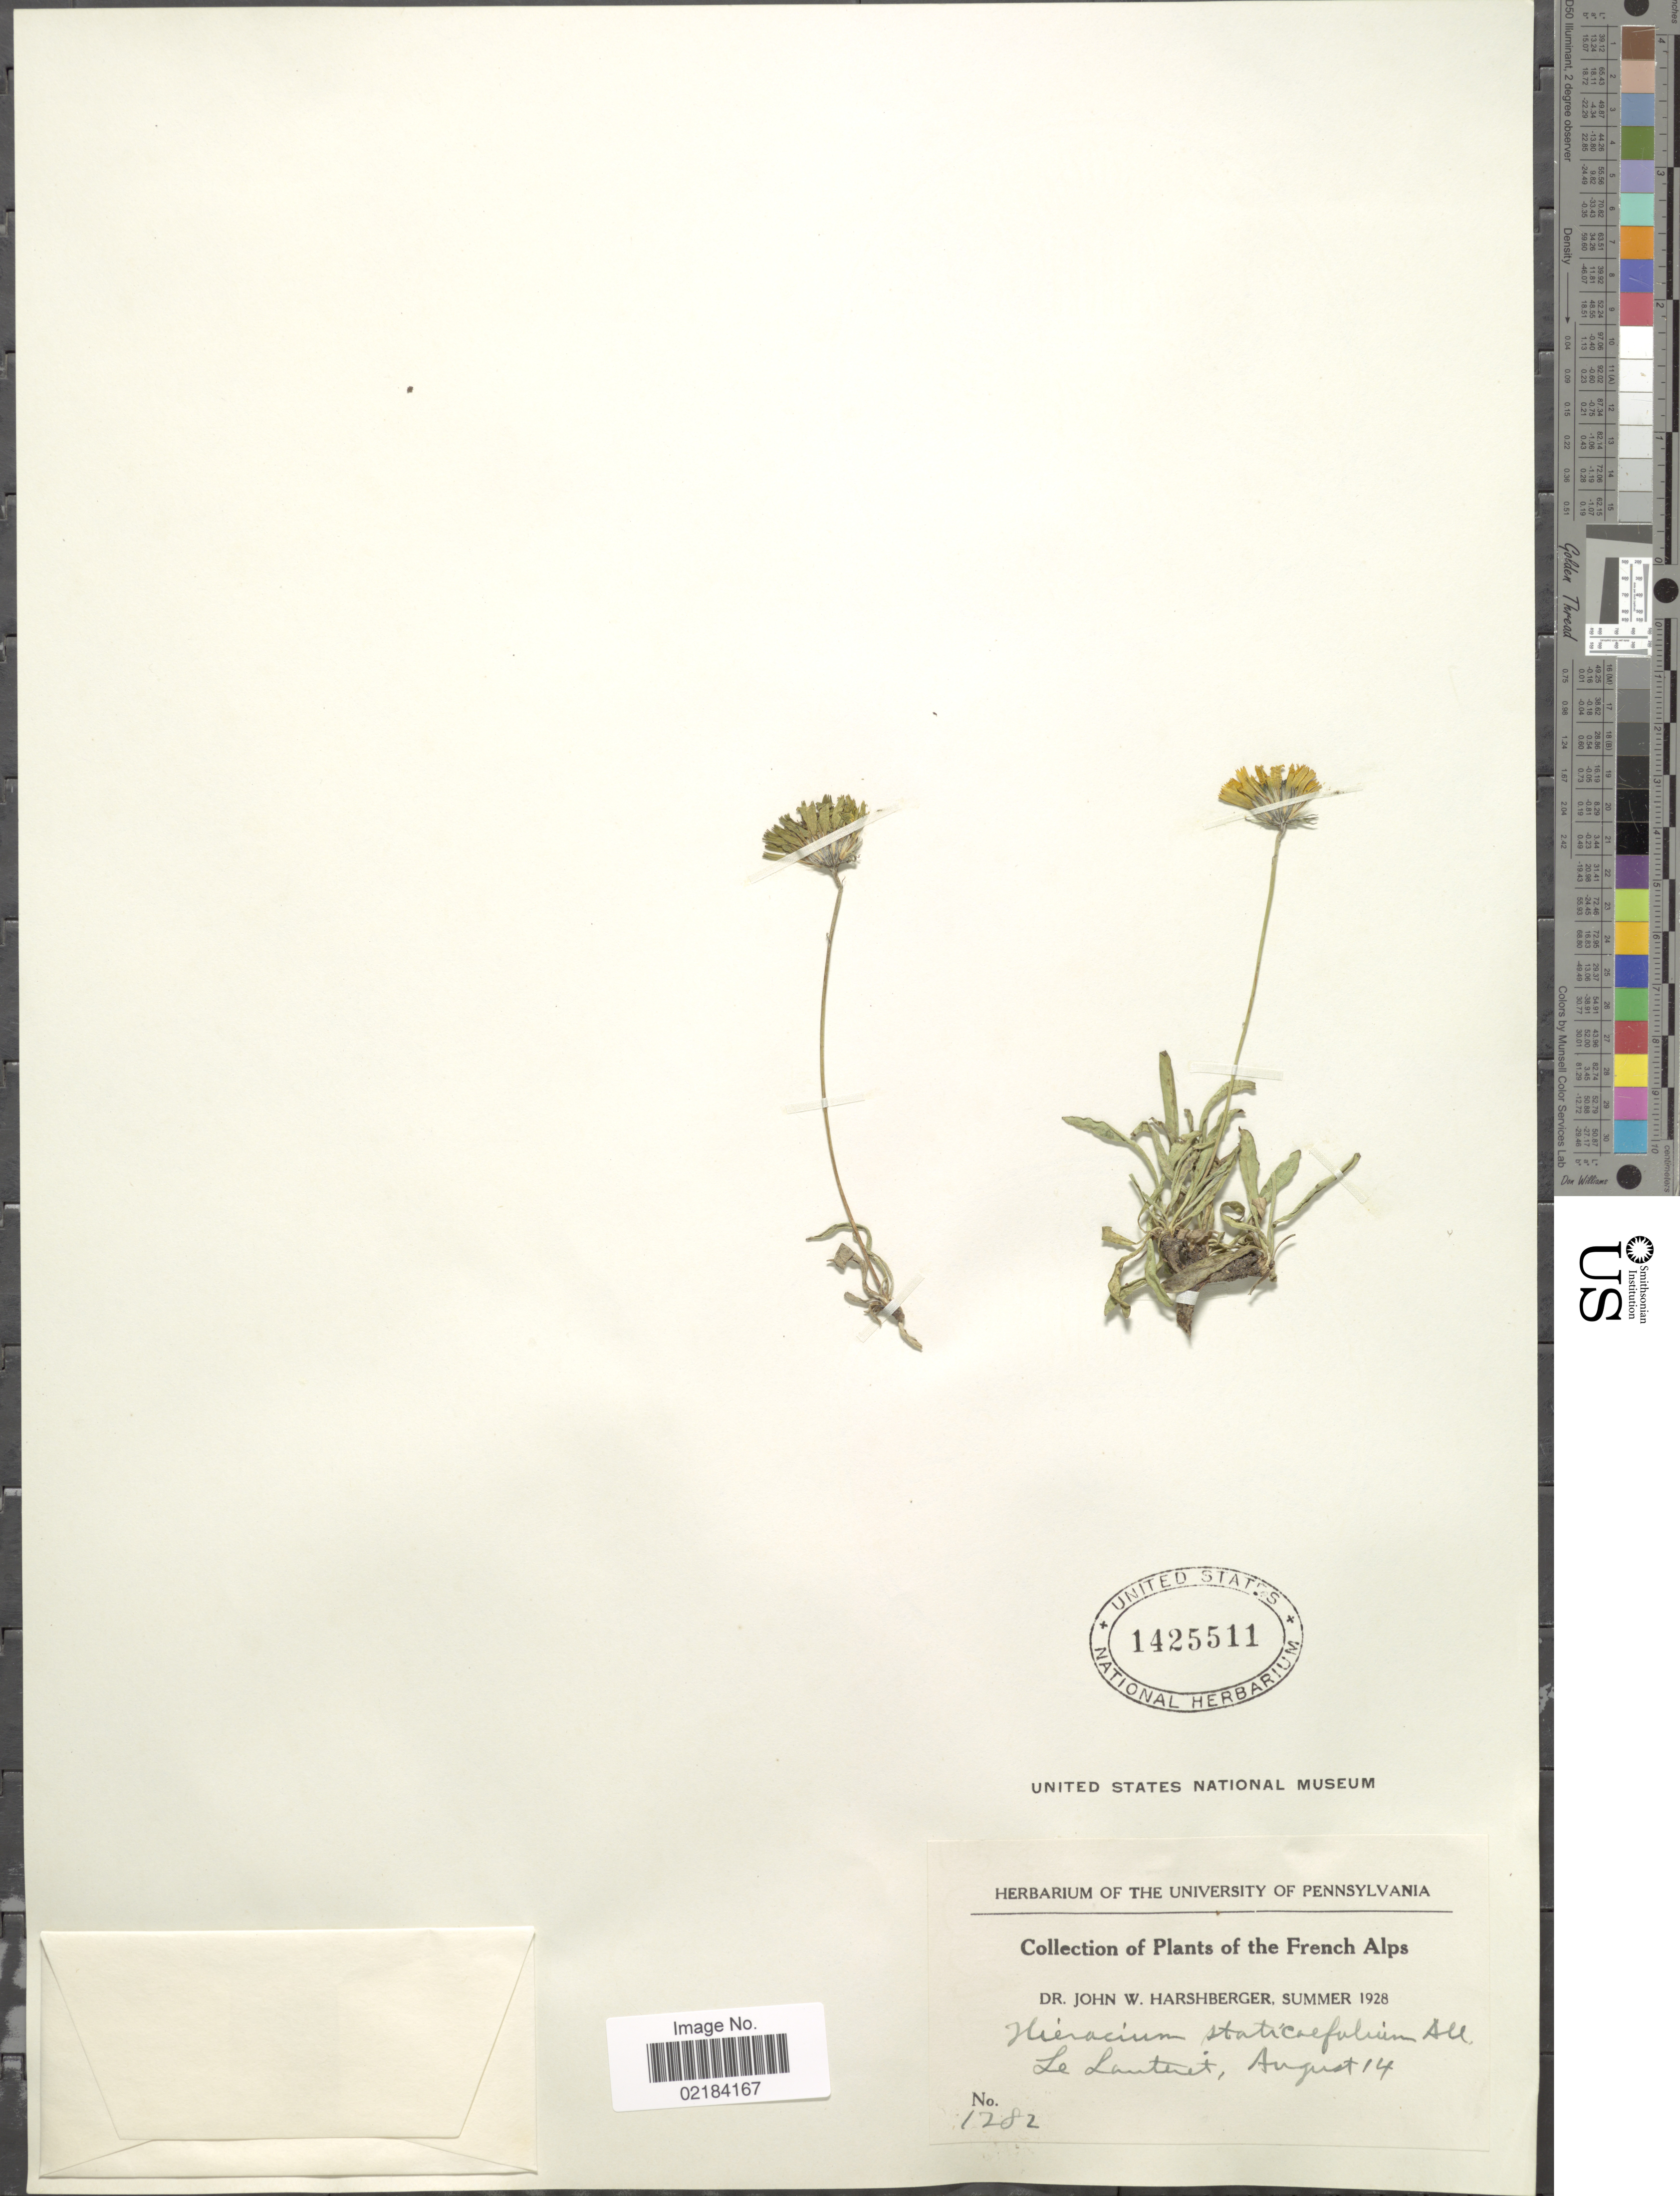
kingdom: Plantae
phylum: Tracheophyta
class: Magnoliopsida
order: Asterales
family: Asteraceae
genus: Hieracium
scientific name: Hieracium staticifolium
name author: Vill.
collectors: J. W. Harshberger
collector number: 1282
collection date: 1928-08-14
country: France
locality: Le Lauteret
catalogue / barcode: US 1425511